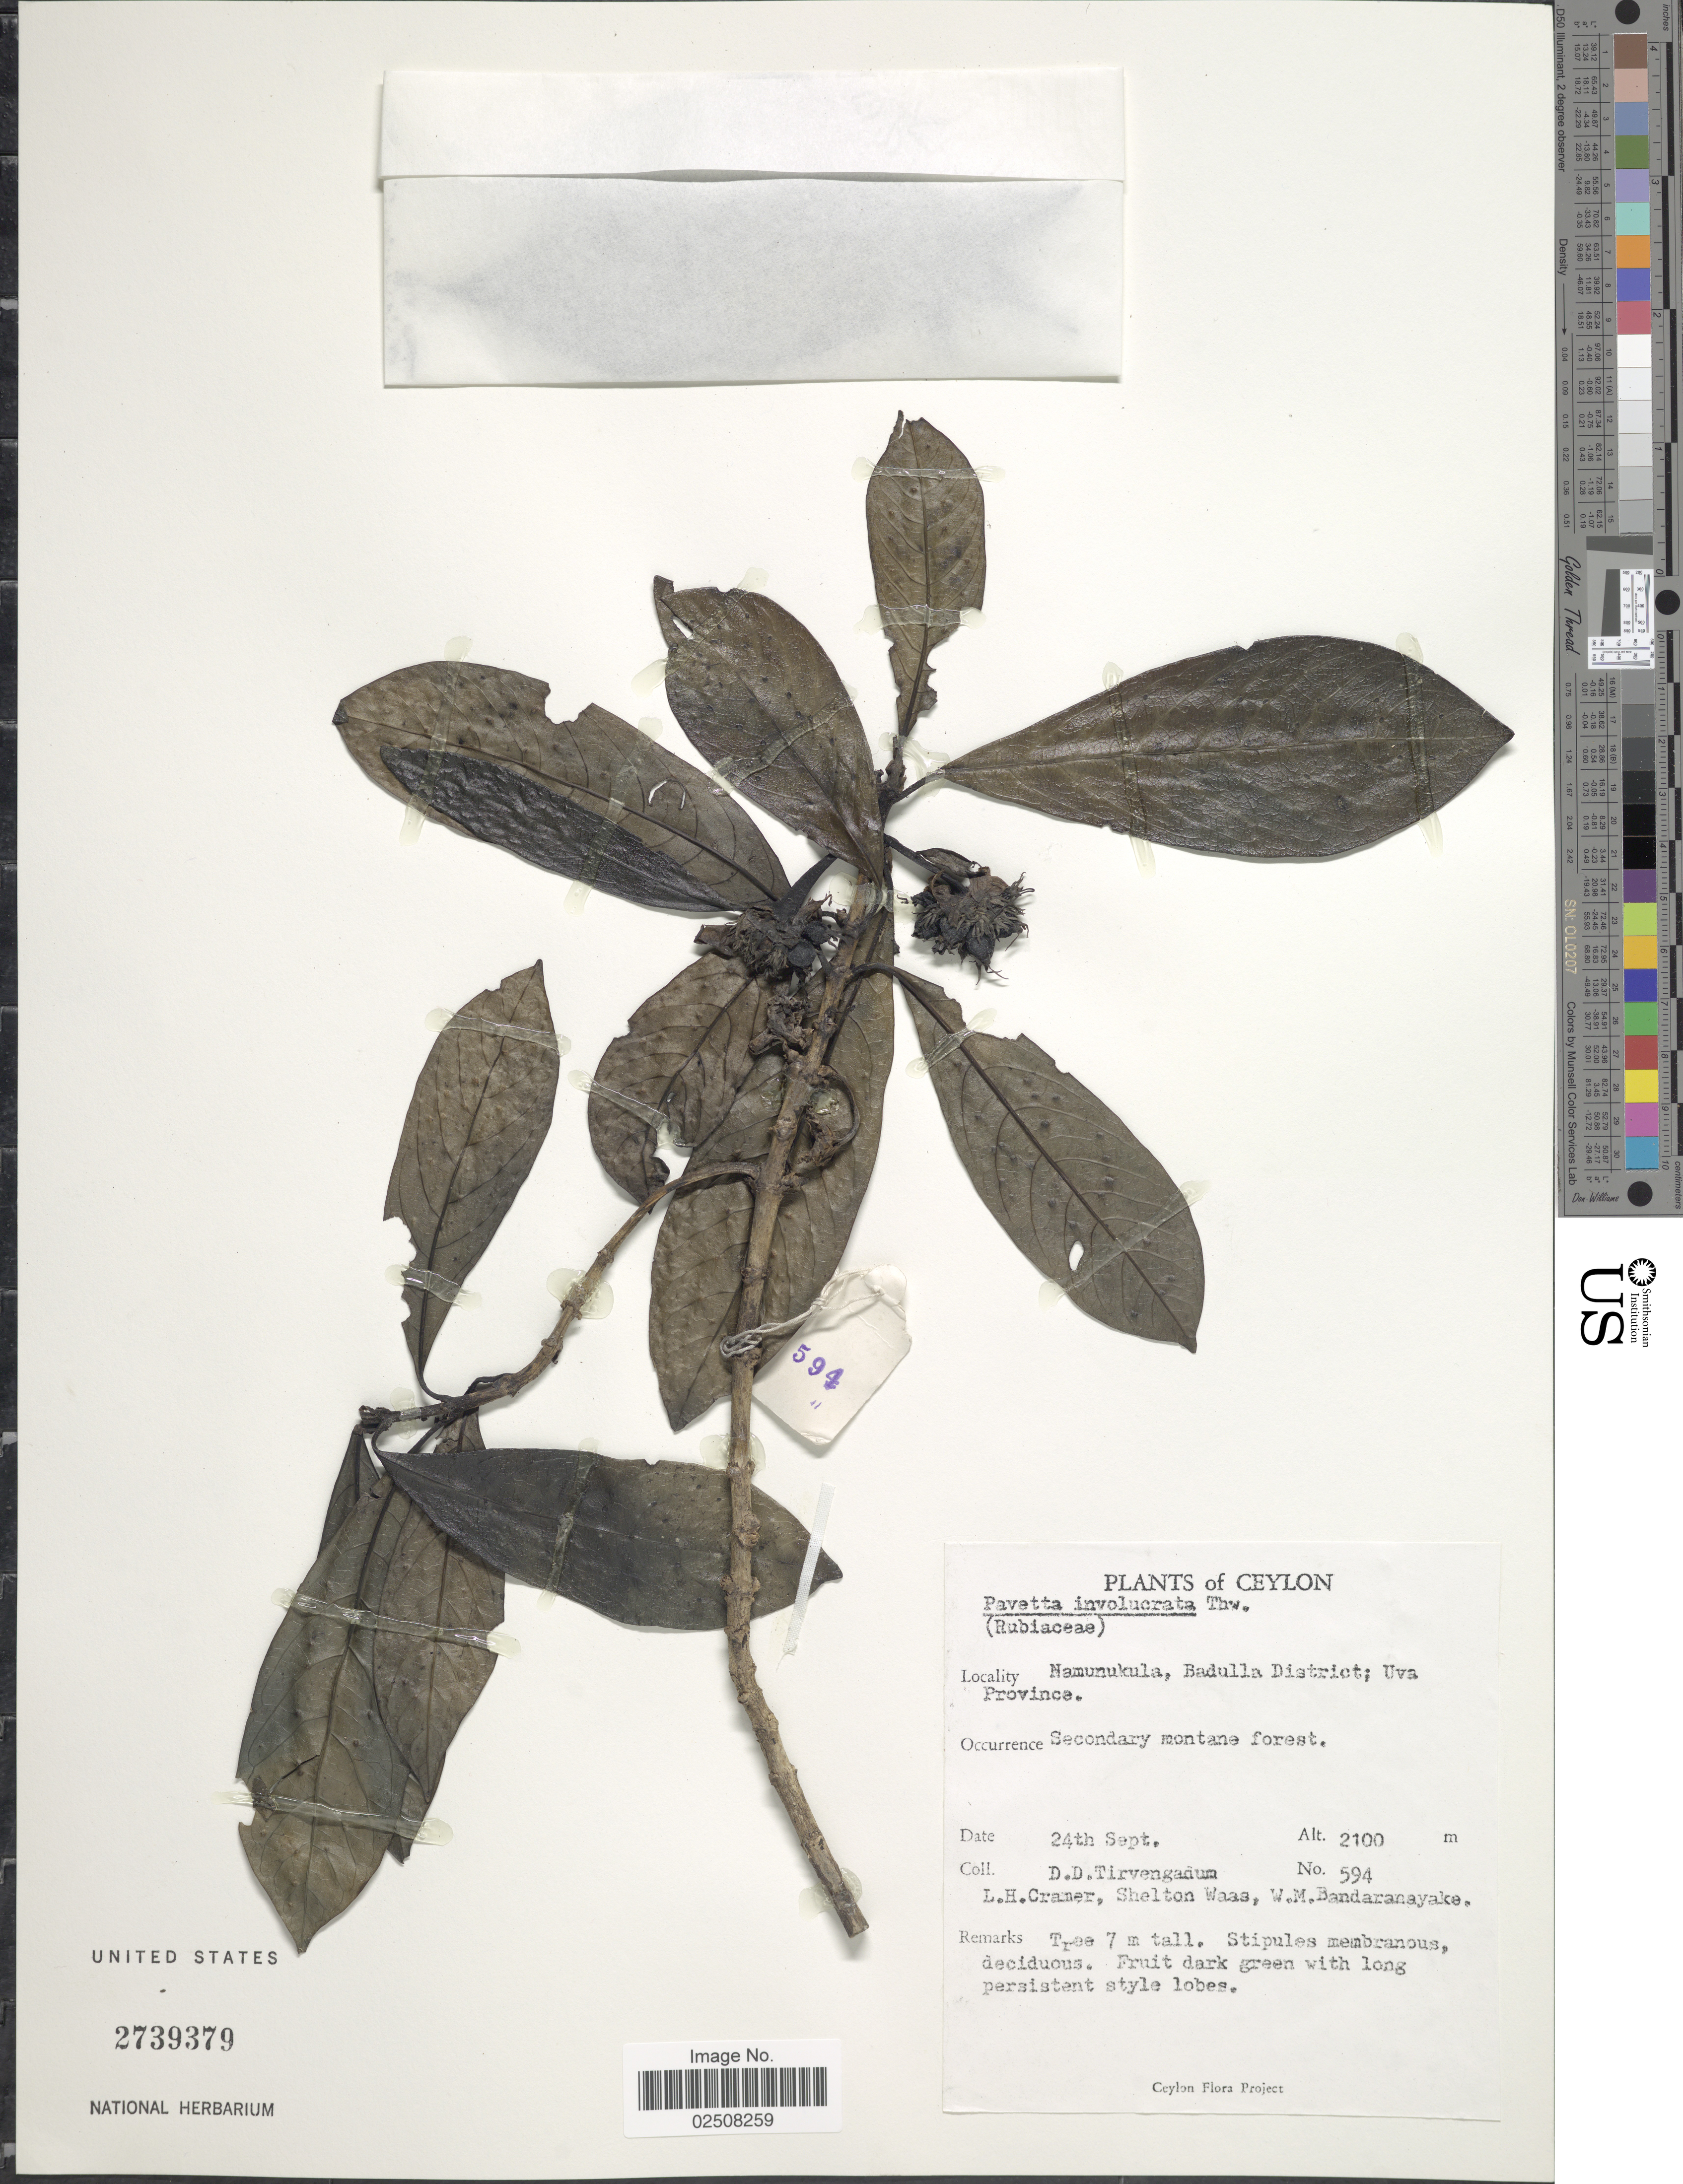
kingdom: Plantae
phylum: Tracheophyta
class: Magnoliopsida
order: Gentianales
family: Rubiaceae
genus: Pavetta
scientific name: Pavetta involucrata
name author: Thwaites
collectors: D. Tirvengadum, L. H. Cramer, S. Waas & W. Bandaranayake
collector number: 594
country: Sri Lanka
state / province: Uva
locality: Ceylon, Namunukula, Badulla District, Secondary montane forest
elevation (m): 2100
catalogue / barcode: US 2739379